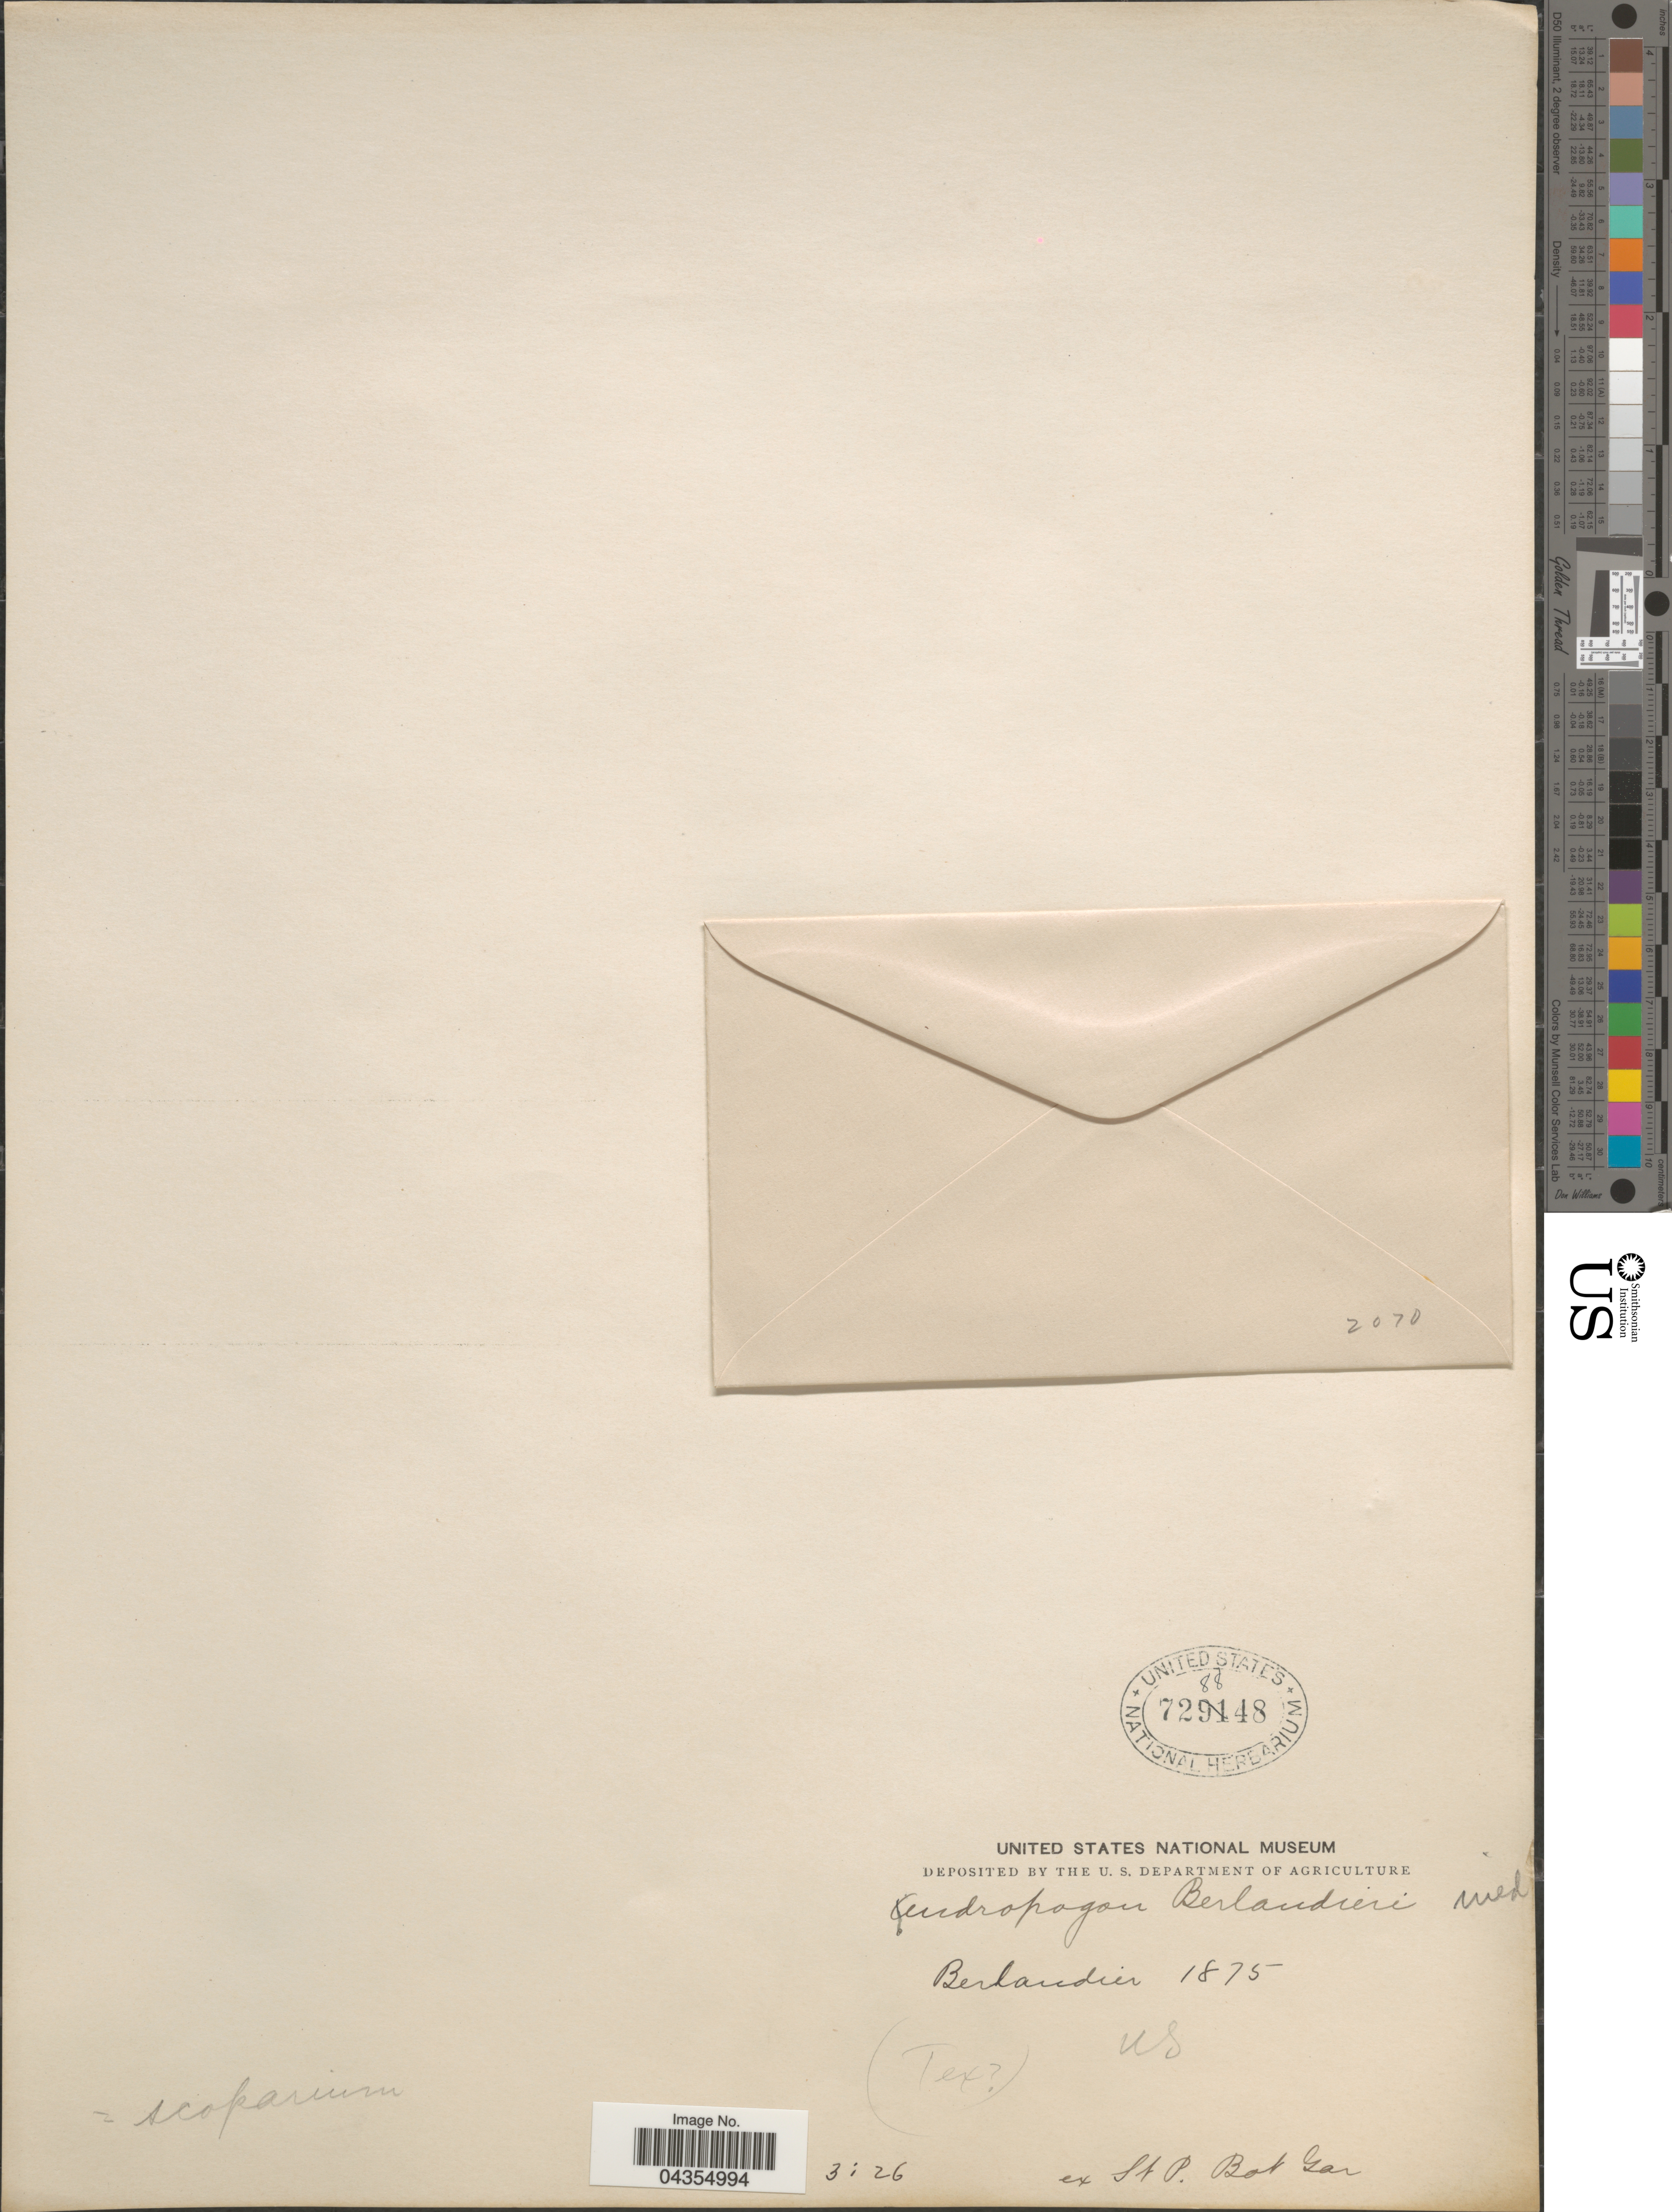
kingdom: Plantae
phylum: Tracheophyta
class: Liliopsida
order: Poales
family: Poaceae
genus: Schizachyrium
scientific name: Schizachyrium sanguineum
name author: (Retz.) Alston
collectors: -. Berlandier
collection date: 1875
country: United States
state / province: Texas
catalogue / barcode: US 728848